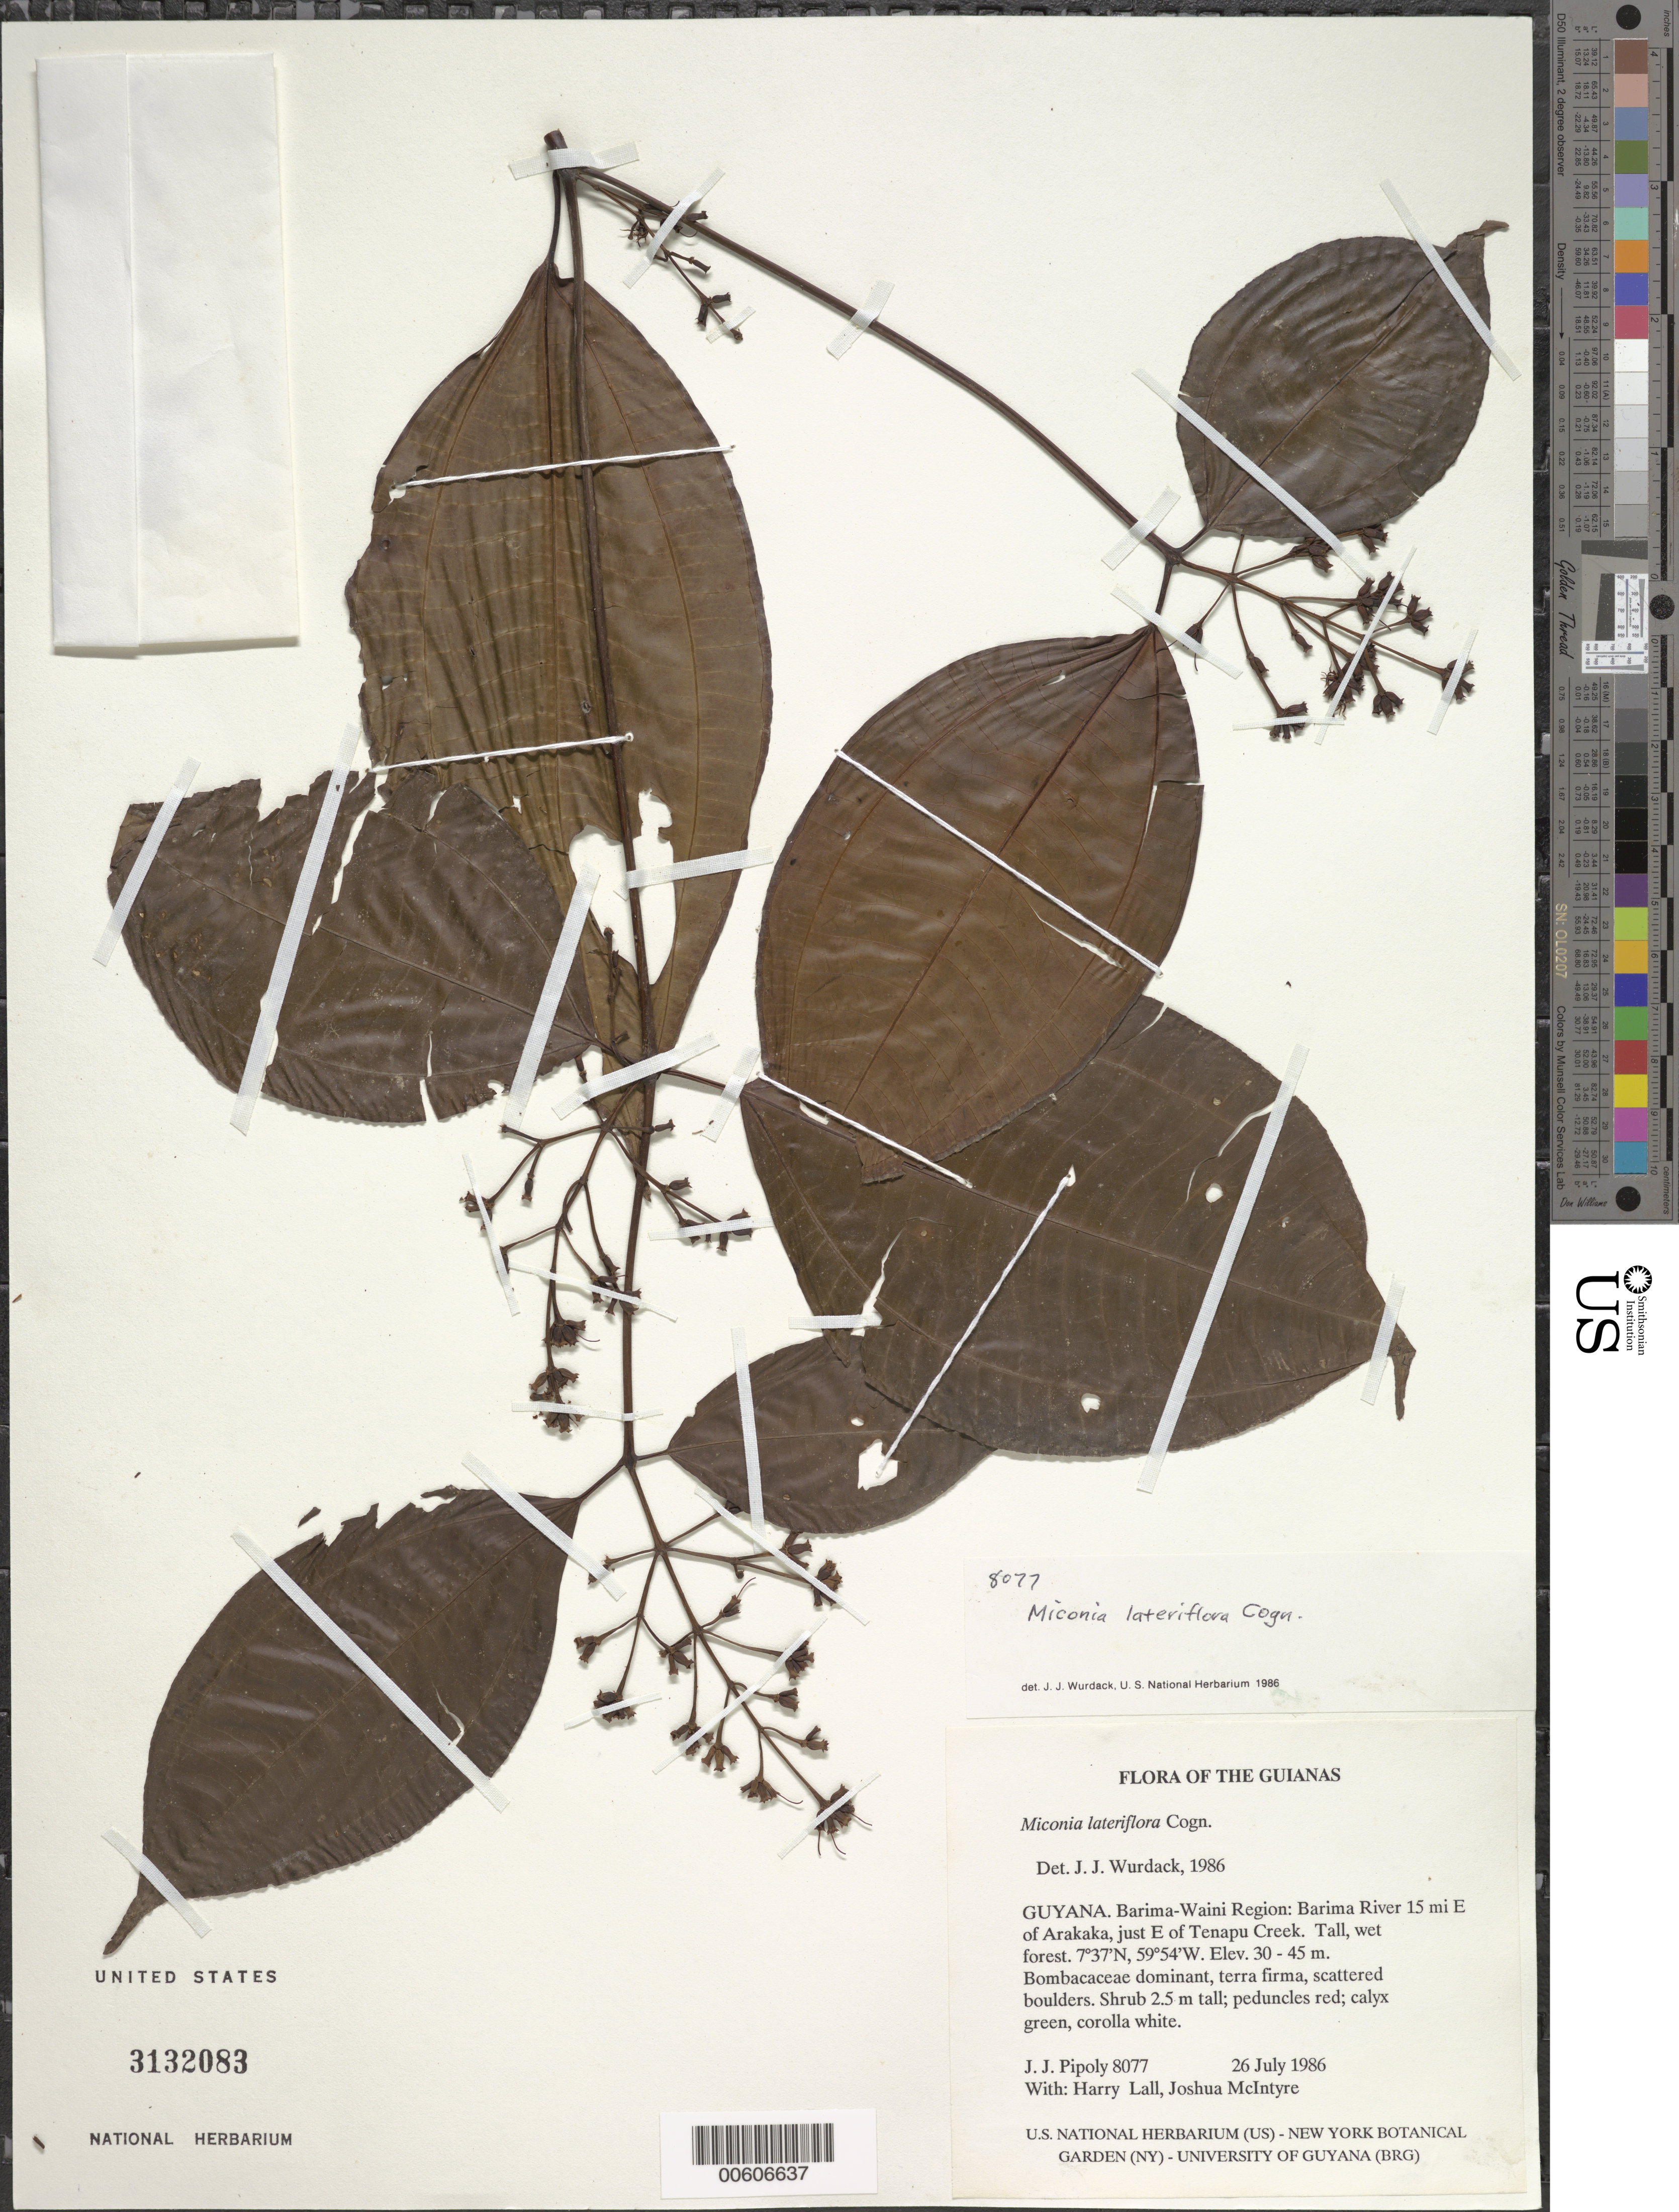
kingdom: Plantae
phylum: Tracheophyta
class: Magnoliopsida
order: Myrtales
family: Melastomataceae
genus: Miconia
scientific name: Miconia lateriflora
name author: Cogn.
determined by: Wurdack, John J., (US), US (UNITED STATES)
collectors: J. J. Pipoly, H. Lall & J. Mcintyre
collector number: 8077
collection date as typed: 26 July 1986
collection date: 1986-07-26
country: Guyana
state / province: Barima-Waini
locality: Barima River 15 mi E of Arakaka, just E of Tenapu Creek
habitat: Tall, wet forest. Bombacaceae dominant, terra firma, scattered boulders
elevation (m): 30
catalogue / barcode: US 3132083